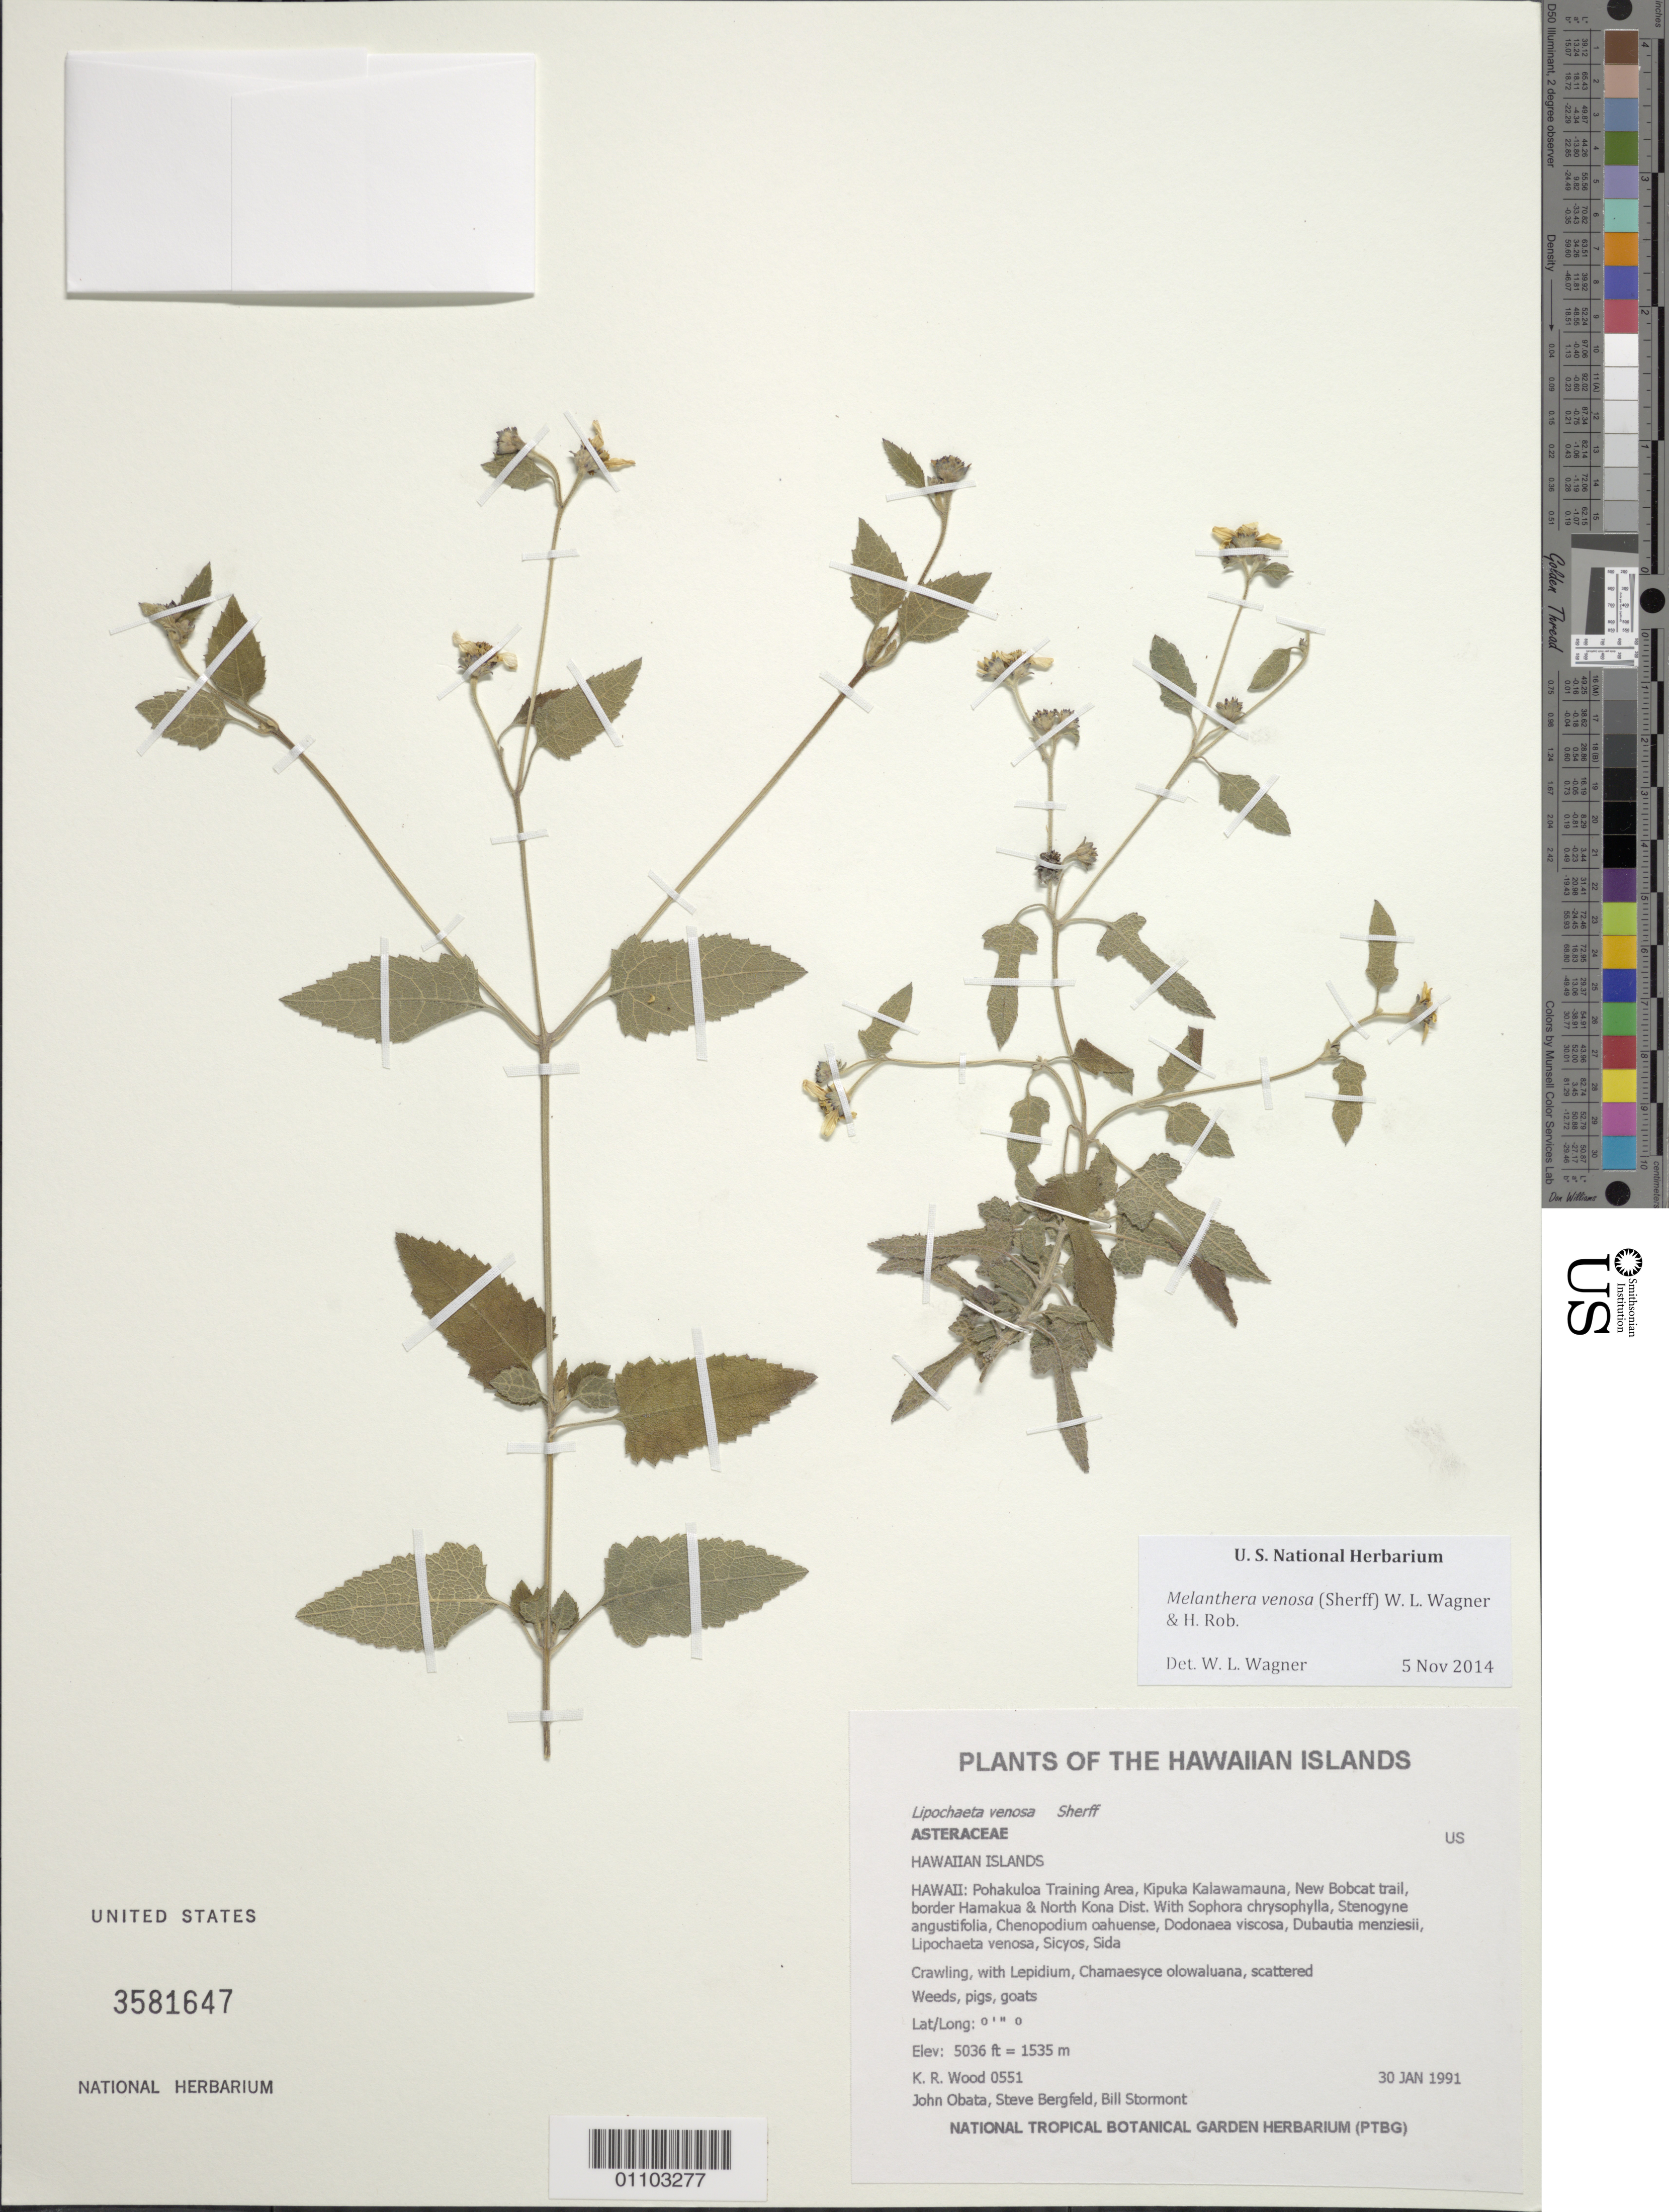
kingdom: Plantae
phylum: Tracheophyta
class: Magnoliopsida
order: Asterales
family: Asteraceae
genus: Wollastonia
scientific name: Wollastonia venosa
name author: (Sherff) Orchard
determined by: Wagner, W. L., (BOT), Smithsonian Institution - National Museum of Natural History (UNITED STATES)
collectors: K. R. Wood, J. Obata, S. Bergfeld & B. Stormont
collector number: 0551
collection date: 1991-01-30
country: United States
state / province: Hawaii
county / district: Hawaii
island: Hawaii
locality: Pohakuloa Training Area, Kipuka Kalawamauna, New Bobcat trail, border Hamakua & North Kona Dist.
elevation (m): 1500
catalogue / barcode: US 3581647